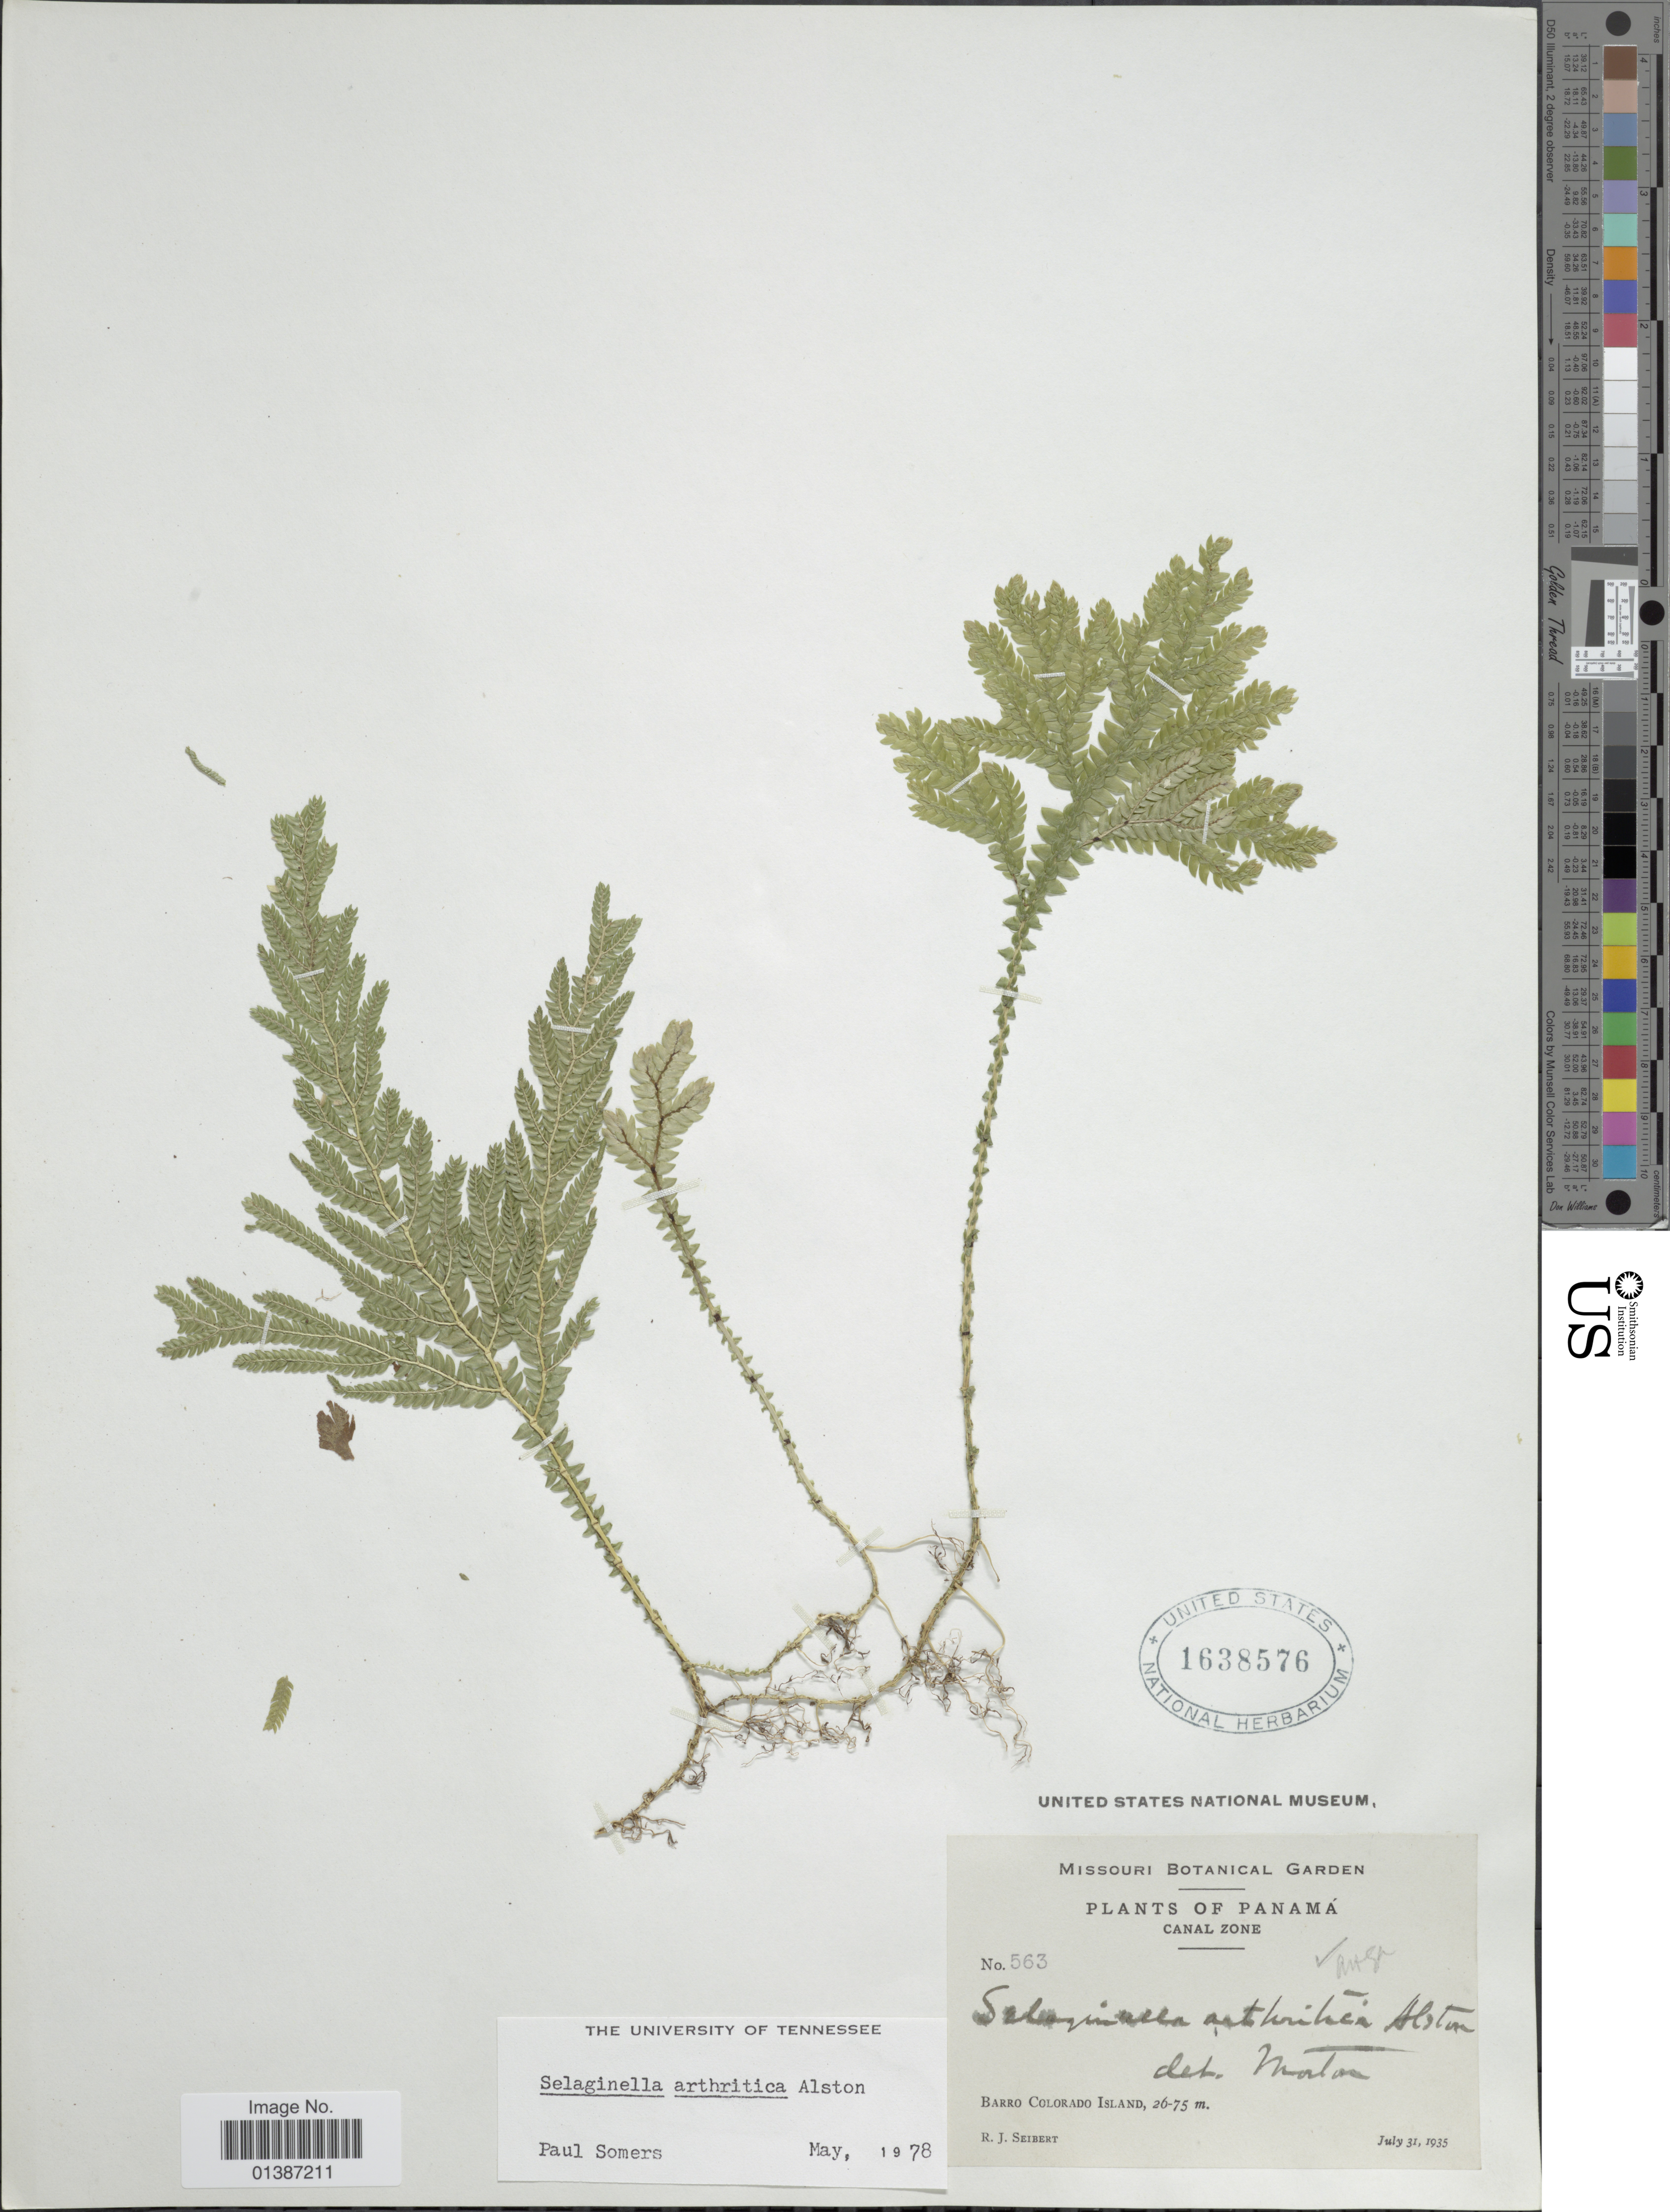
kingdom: Plantae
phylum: Tracheophyta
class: Lycopodiopsida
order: Selaginellales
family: Selaginellaceae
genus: Selaginella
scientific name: Selaginella arthritica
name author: Alston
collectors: R. J. Seibert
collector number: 563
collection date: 1935-07-31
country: Panama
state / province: Panamá Oeste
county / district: Canal Zone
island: Barro Colorado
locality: Canal Zone. Barro Colorado Island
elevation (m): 26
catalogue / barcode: US 1638576